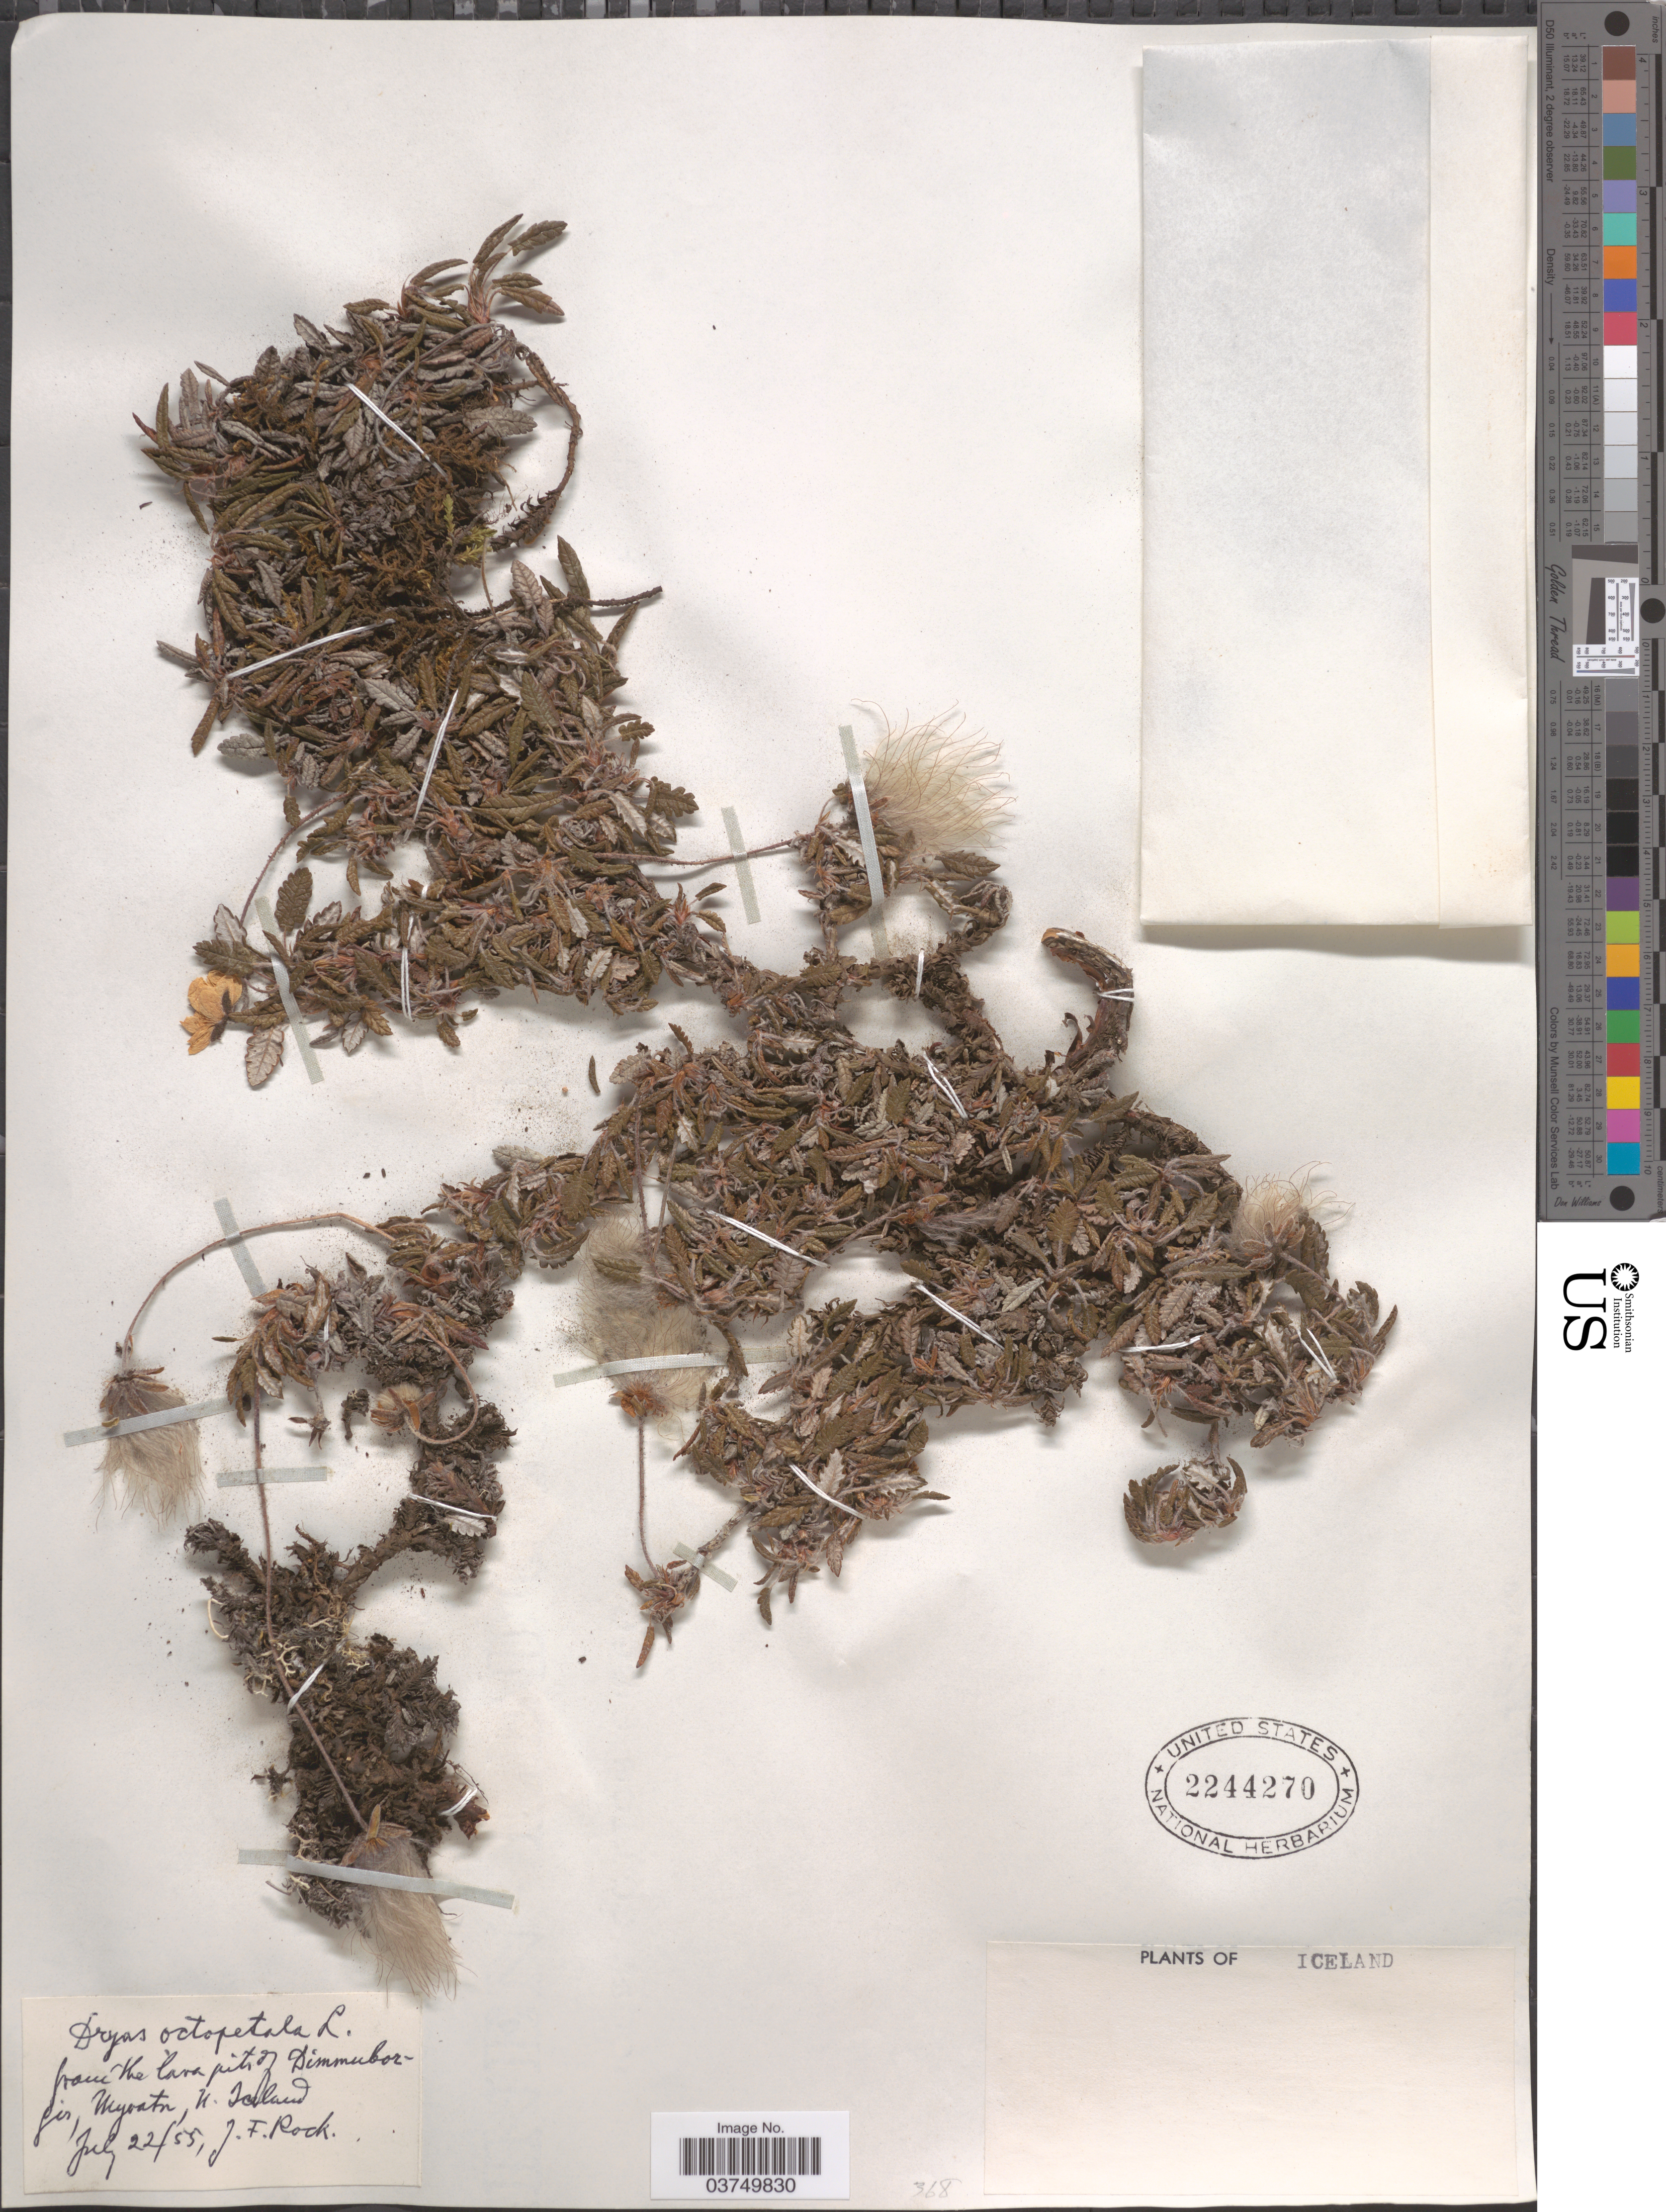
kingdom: Plantae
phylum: Tracheophyta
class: Magnoliopsida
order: Rosales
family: Rosaceae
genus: Dryas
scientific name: Dryas octopetala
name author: L.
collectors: J. Rock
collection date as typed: Transcribed d/m/y: 22/7/55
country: Iceland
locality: From the lava pits of Dimmuborgir, Mývatn, N. Iceland.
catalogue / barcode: US 2244270